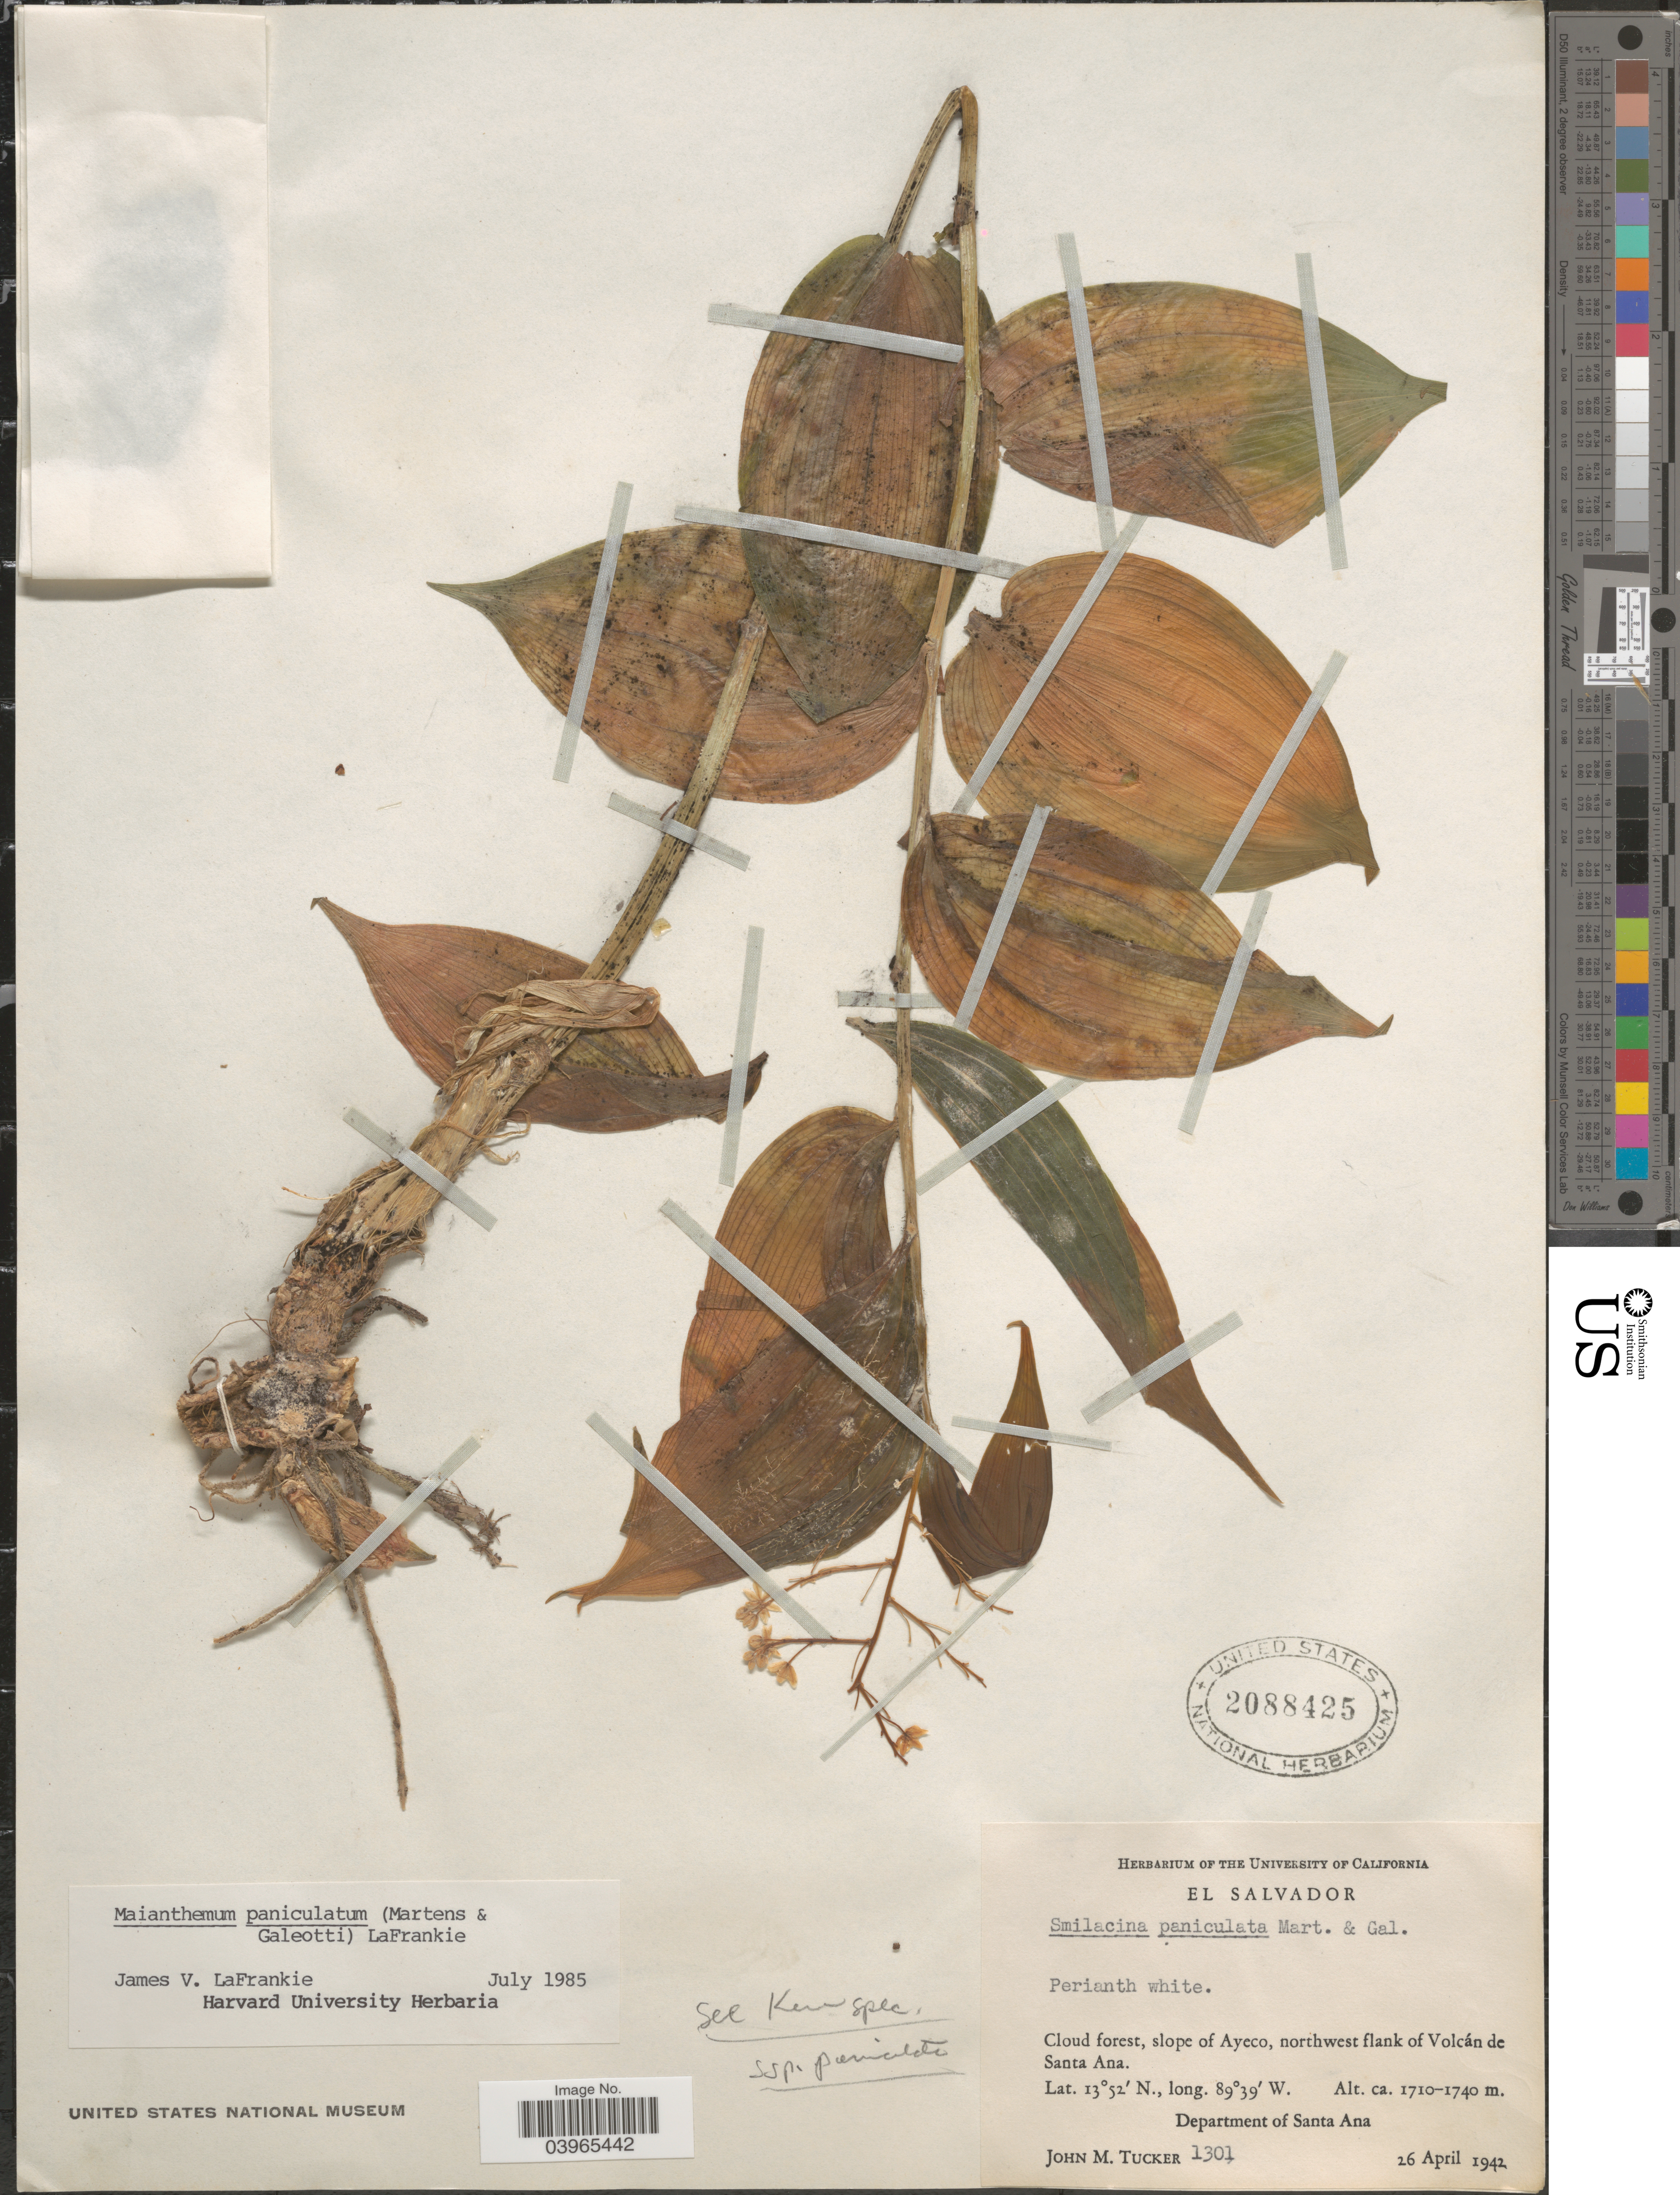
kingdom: Plantae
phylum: Tracheophyta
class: Liliopsida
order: Asparagales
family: Asparagaceae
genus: Maianthemum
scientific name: Maianthemum paniculatum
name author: (M. Martens & Galeotti) LaFrankie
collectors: J. M. Tucker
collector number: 1301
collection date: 1942-04-26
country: El Salvador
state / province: Santa Ana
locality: Slope of Ayeco, northwest flank of Volcán de Santa Ana. Department of Santa Ana.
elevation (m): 1710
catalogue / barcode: US 2088425